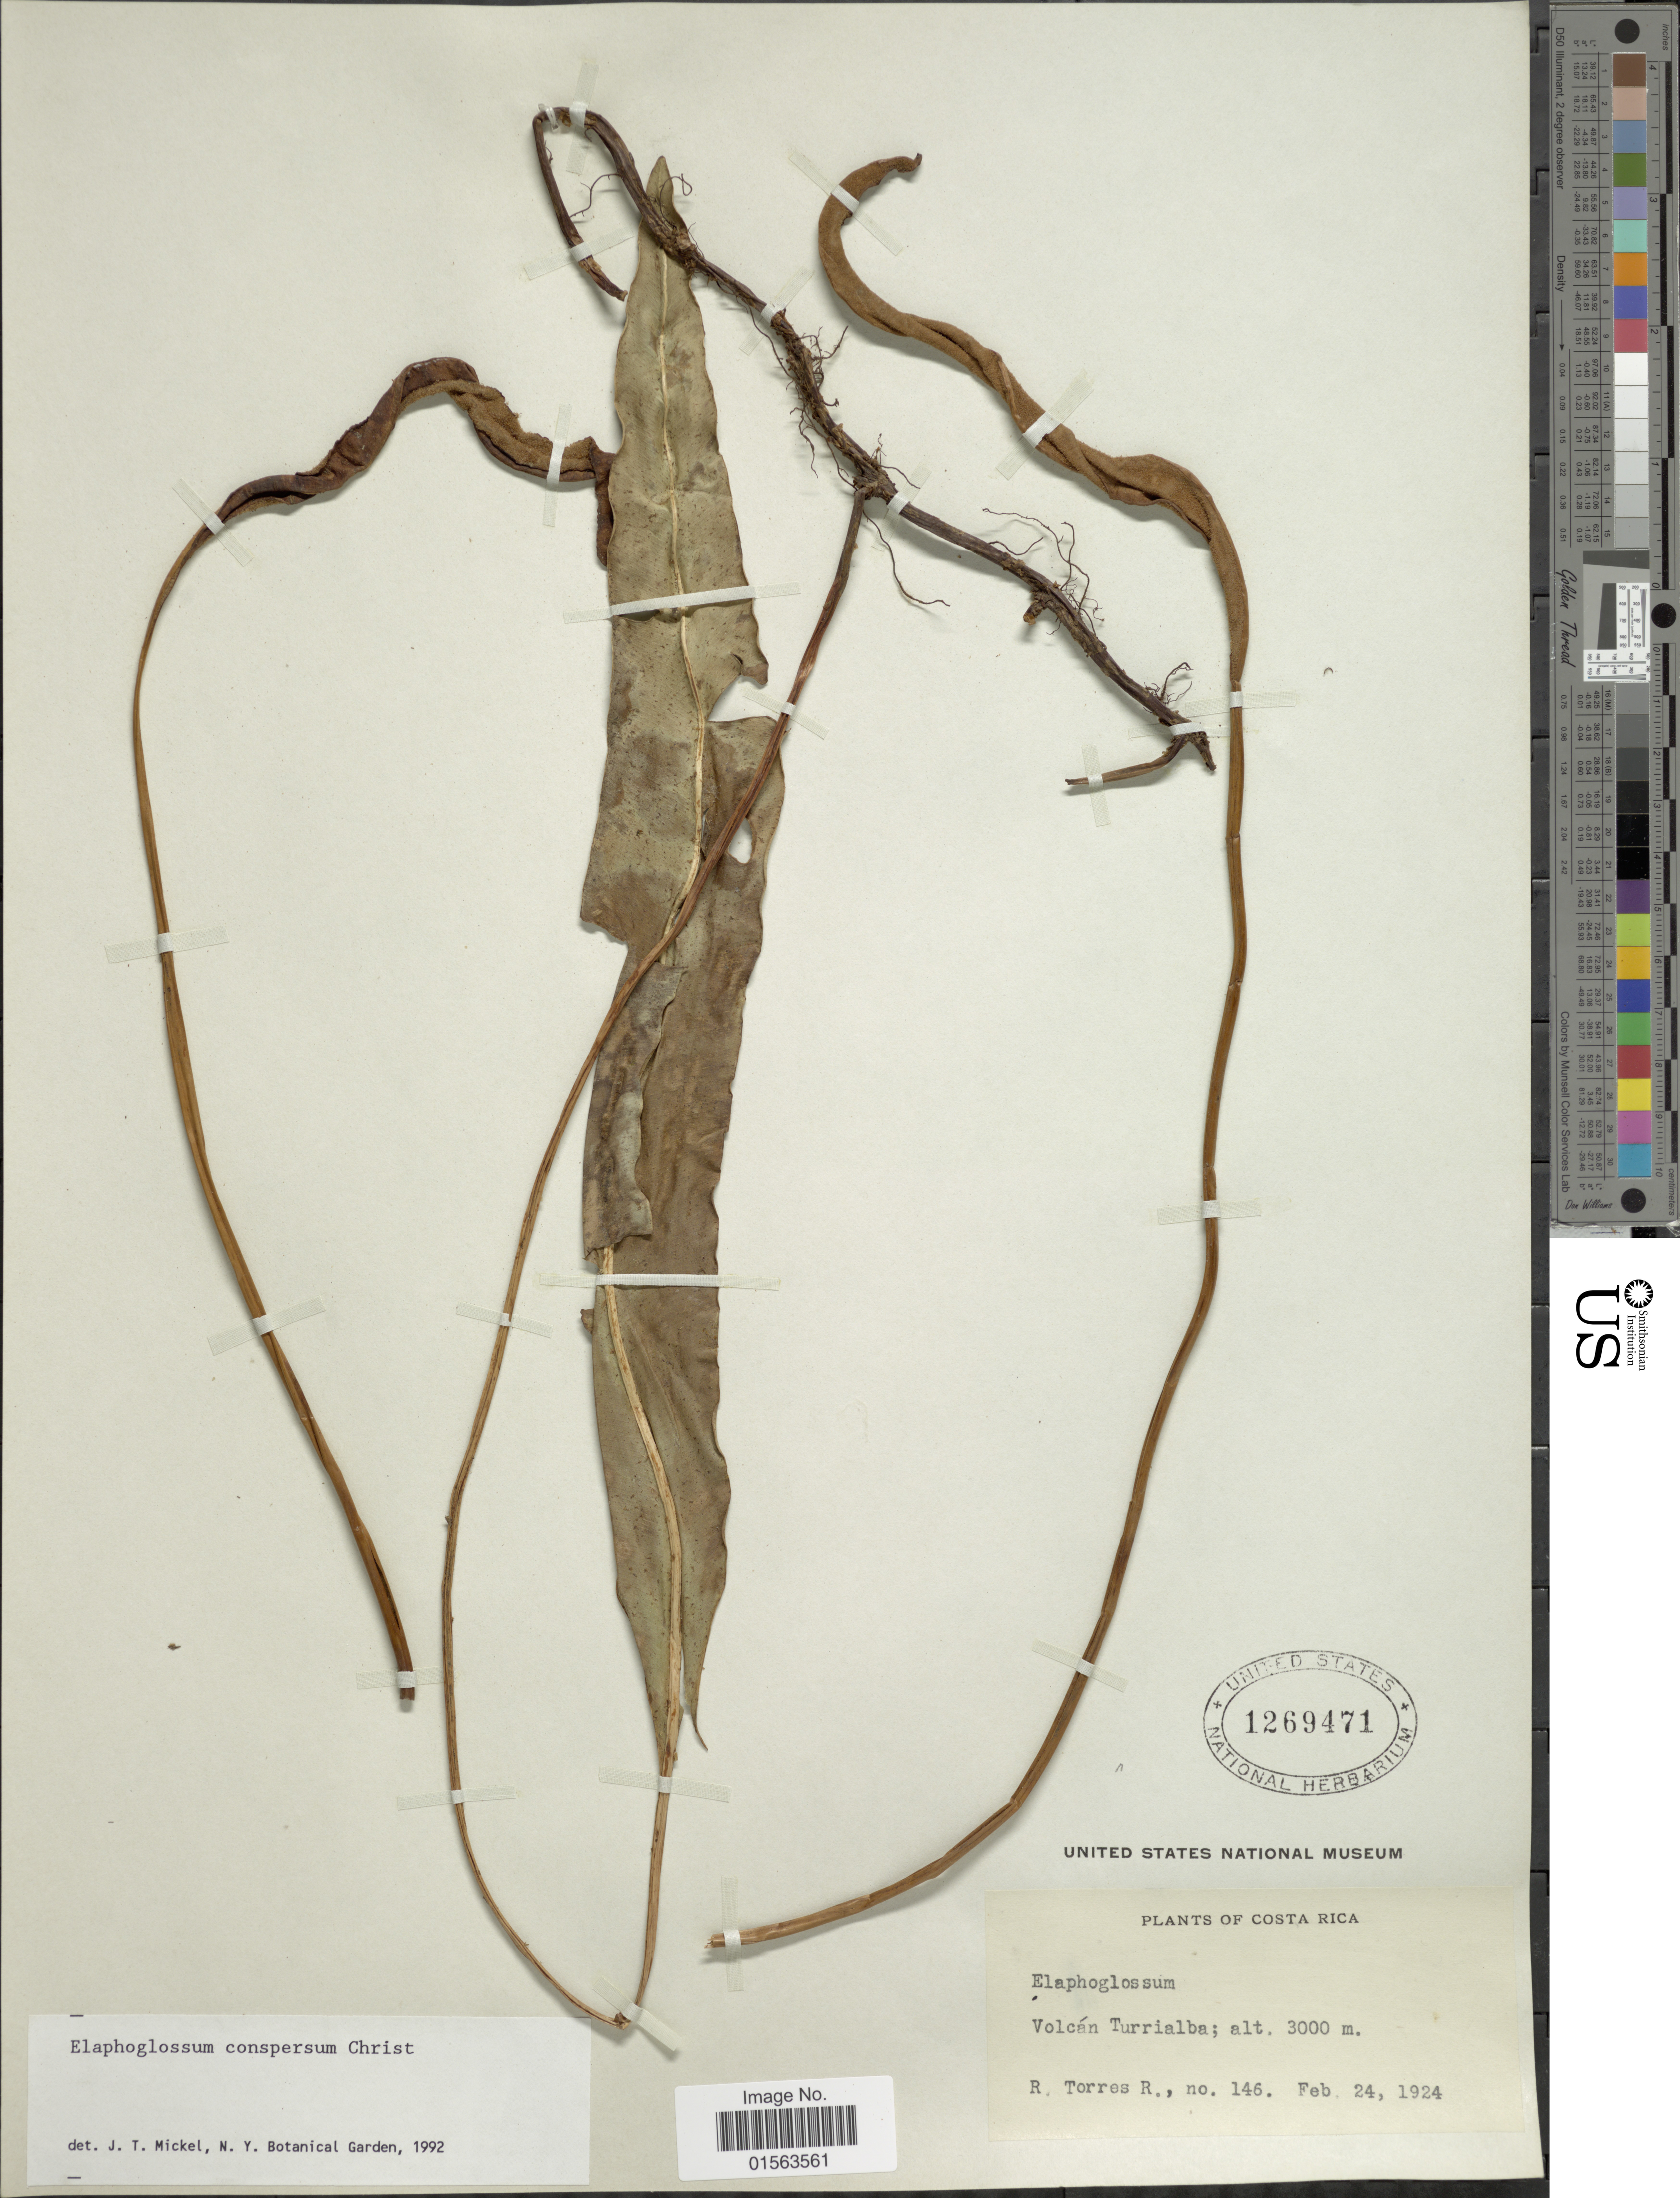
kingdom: Plantae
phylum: Tracheophyta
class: Polypodiopsida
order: Polypodiales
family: Dryopteridaceae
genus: Elaphoglossum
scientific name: Elaphoglossum conspersum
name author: Christ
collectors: R. Torres R.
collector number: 146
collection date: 1924-02-24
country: Costa Rica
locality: Volcan Turrialba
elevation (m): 3000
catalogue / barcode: US 1269471